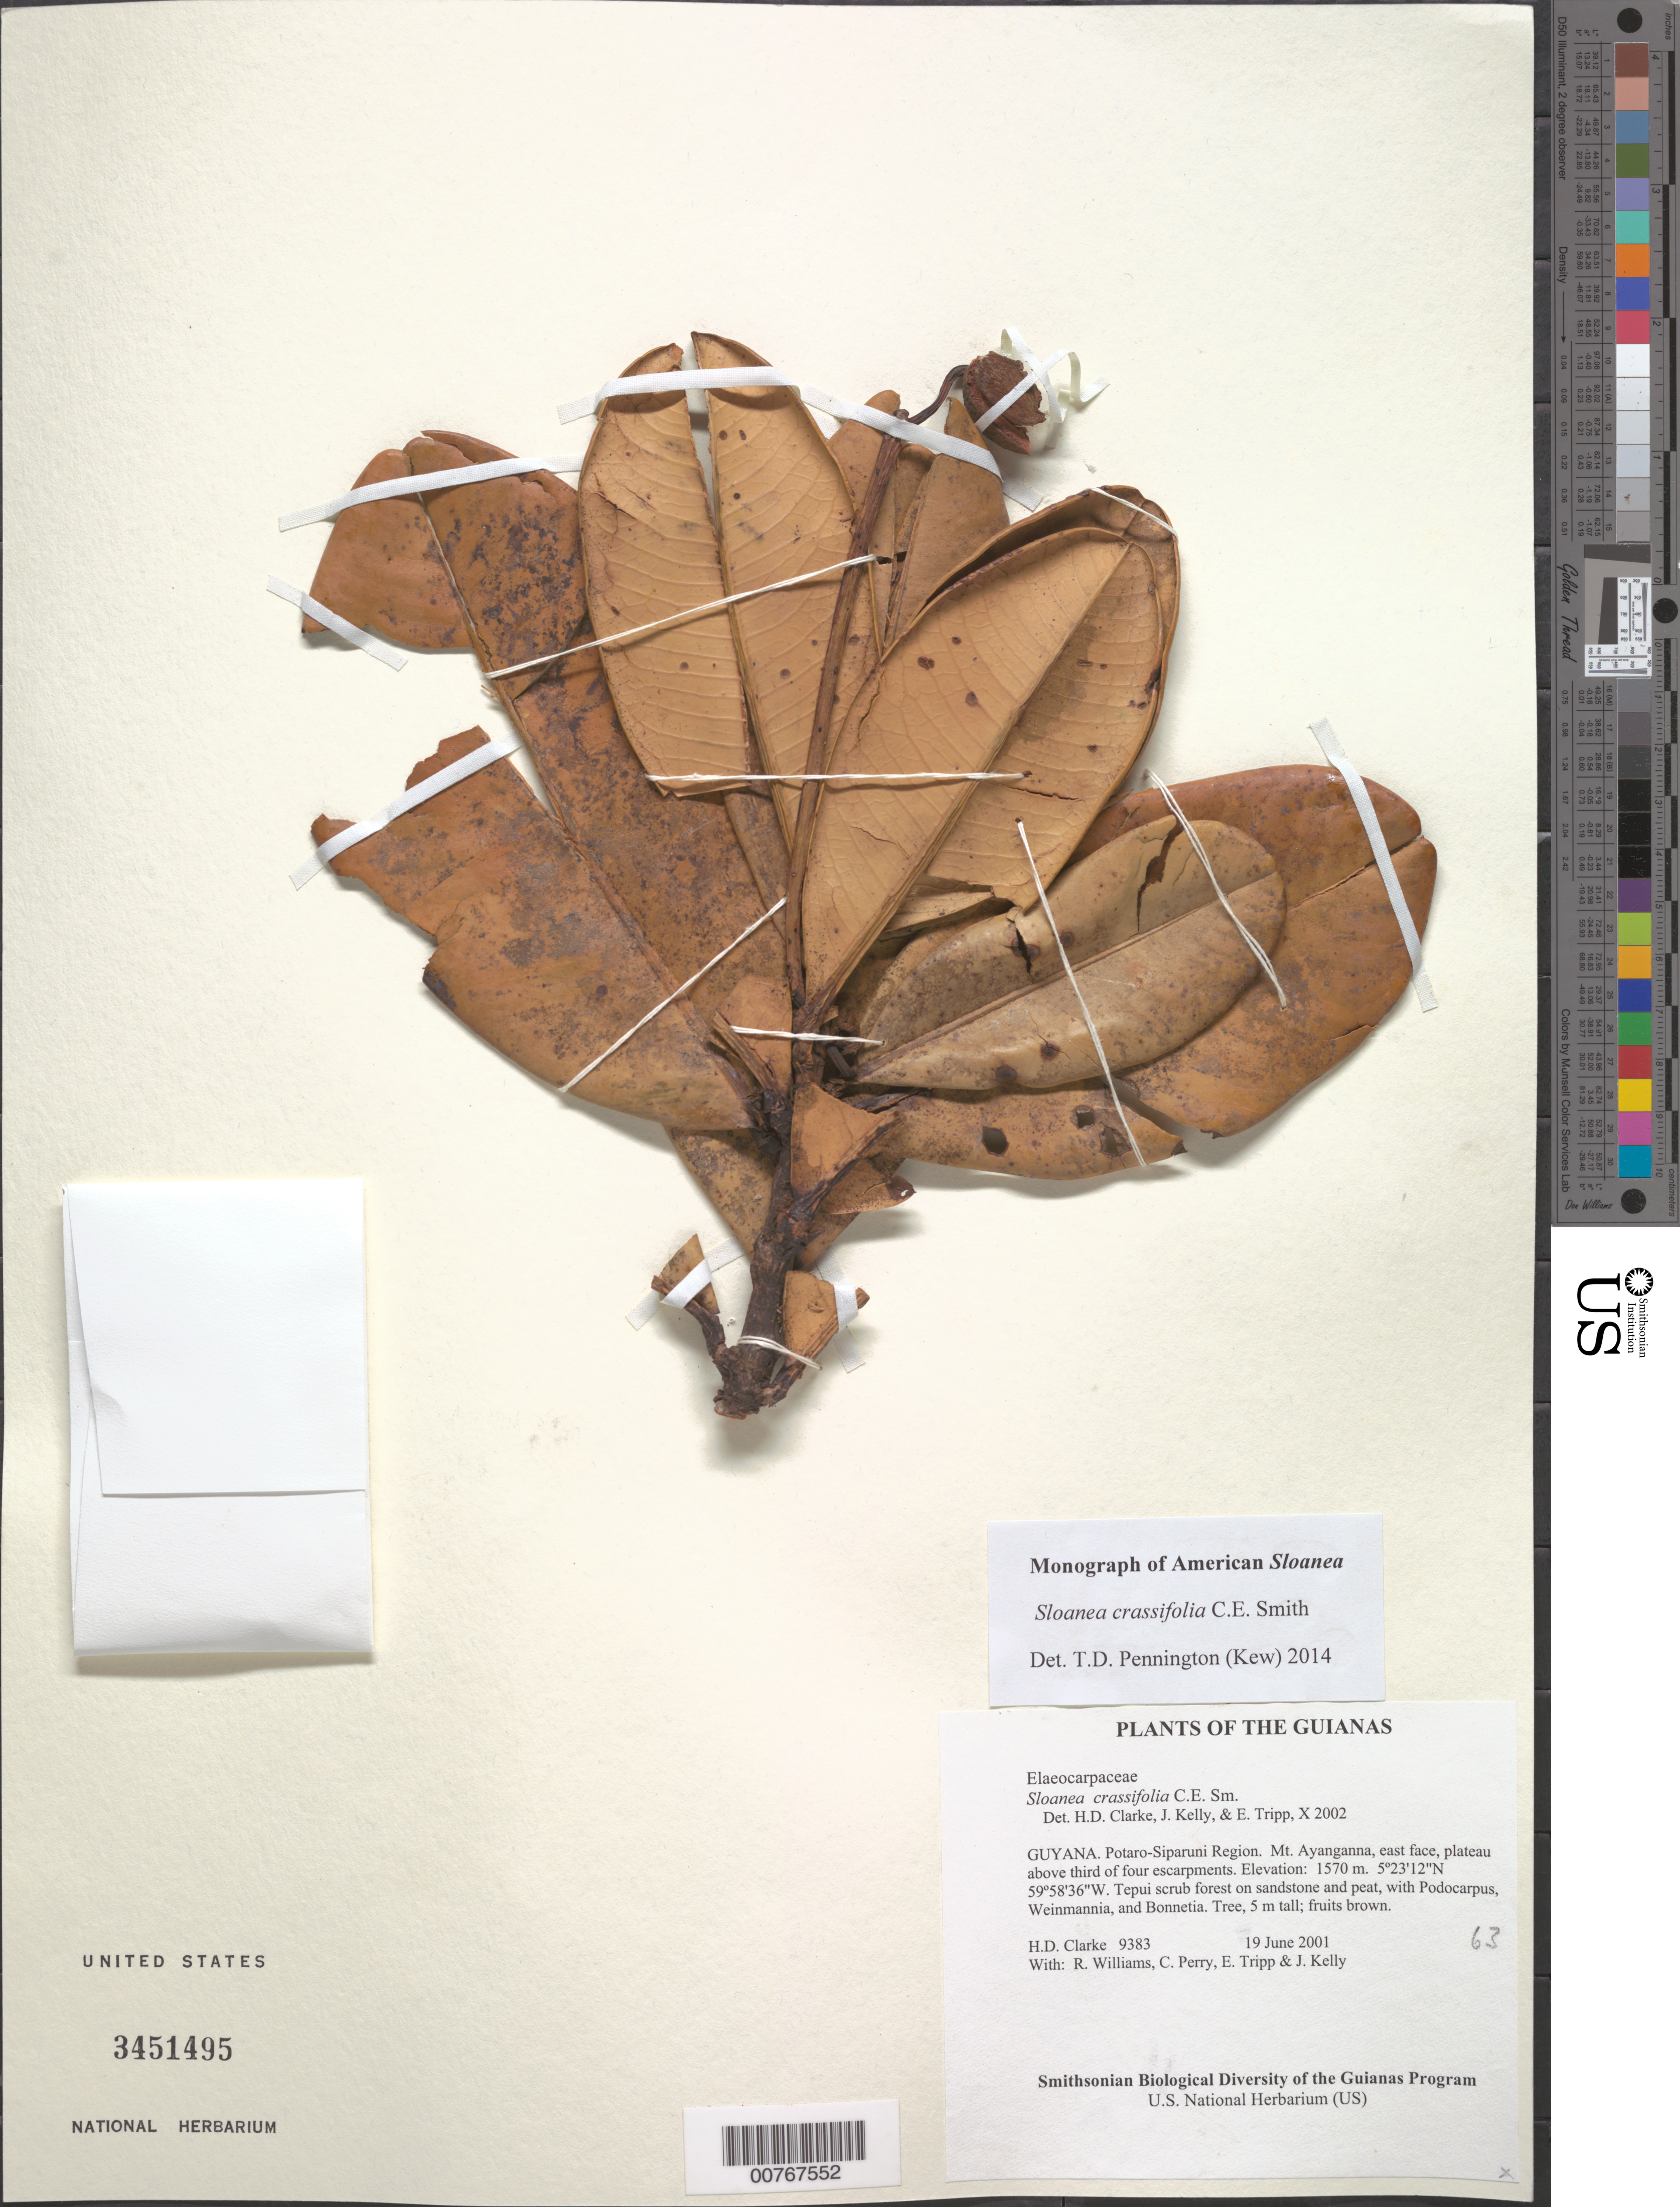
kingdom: Plantae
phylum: Tracheophyta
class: Magnoliopsida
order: Oxalidales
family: Elaeocarpaceae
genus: Sloanea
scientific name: Sloanea crassifolia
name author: Earle Sm.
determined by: Pennington, T. D., (K)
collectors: H. D. Clarke, R. Williams, C. Perry, E. Tripp & J. Kelly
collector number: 9383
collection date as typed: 19 June 2001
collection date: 2001-06-19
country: Guyana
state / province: Potaro-Siparuni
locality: Mt. Ayanganna, east face, plateau above third of four escarpments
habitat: Tepui scrub forest on sandstone and peat, with Podocarpus, Weinmannia, and Bonnetia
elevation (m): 1570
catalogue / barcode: US 3451495